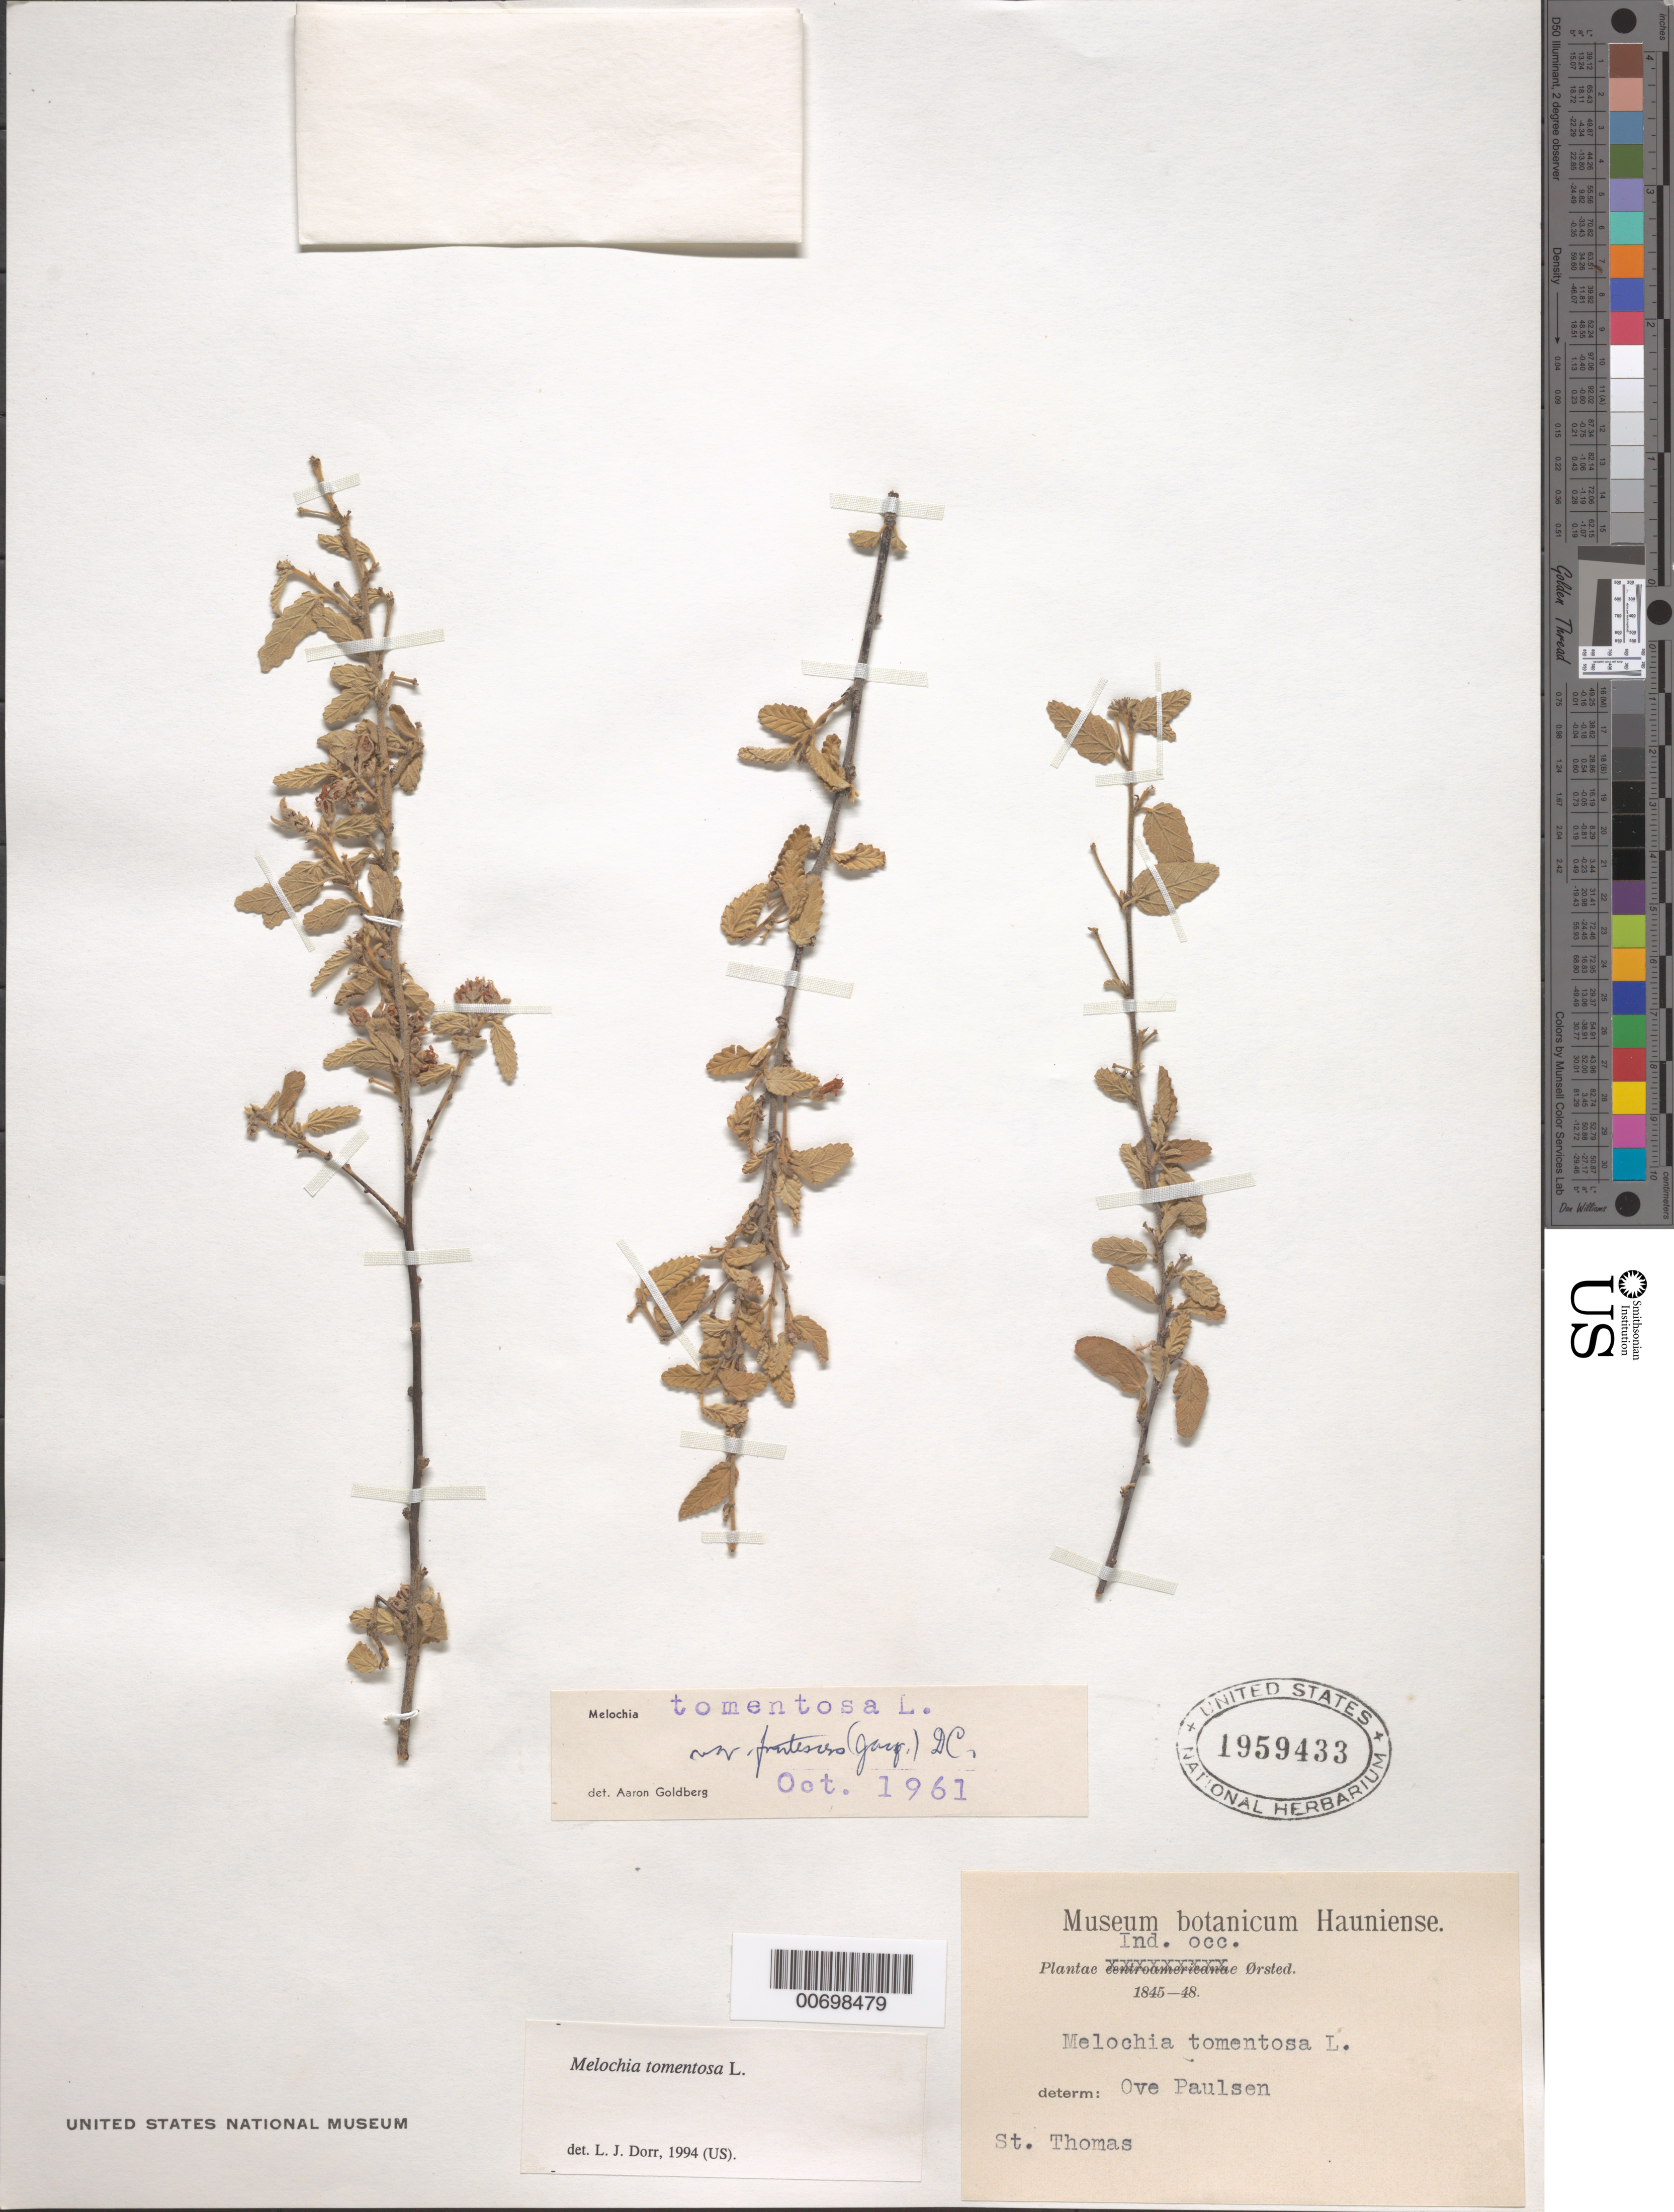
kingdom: Plantae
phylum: Tracheophyta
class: Magnoliopsida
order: Malvales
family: Malvaceae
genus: Melochia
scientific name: Melochia tomentosa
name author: L.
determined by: Paulsen, O.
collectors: A. S. Oersted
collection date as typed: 1845 to -- --- 1848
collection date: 1845/1848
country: U.S. Virgin Islands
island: St. Thomas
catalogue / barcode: US 1959433